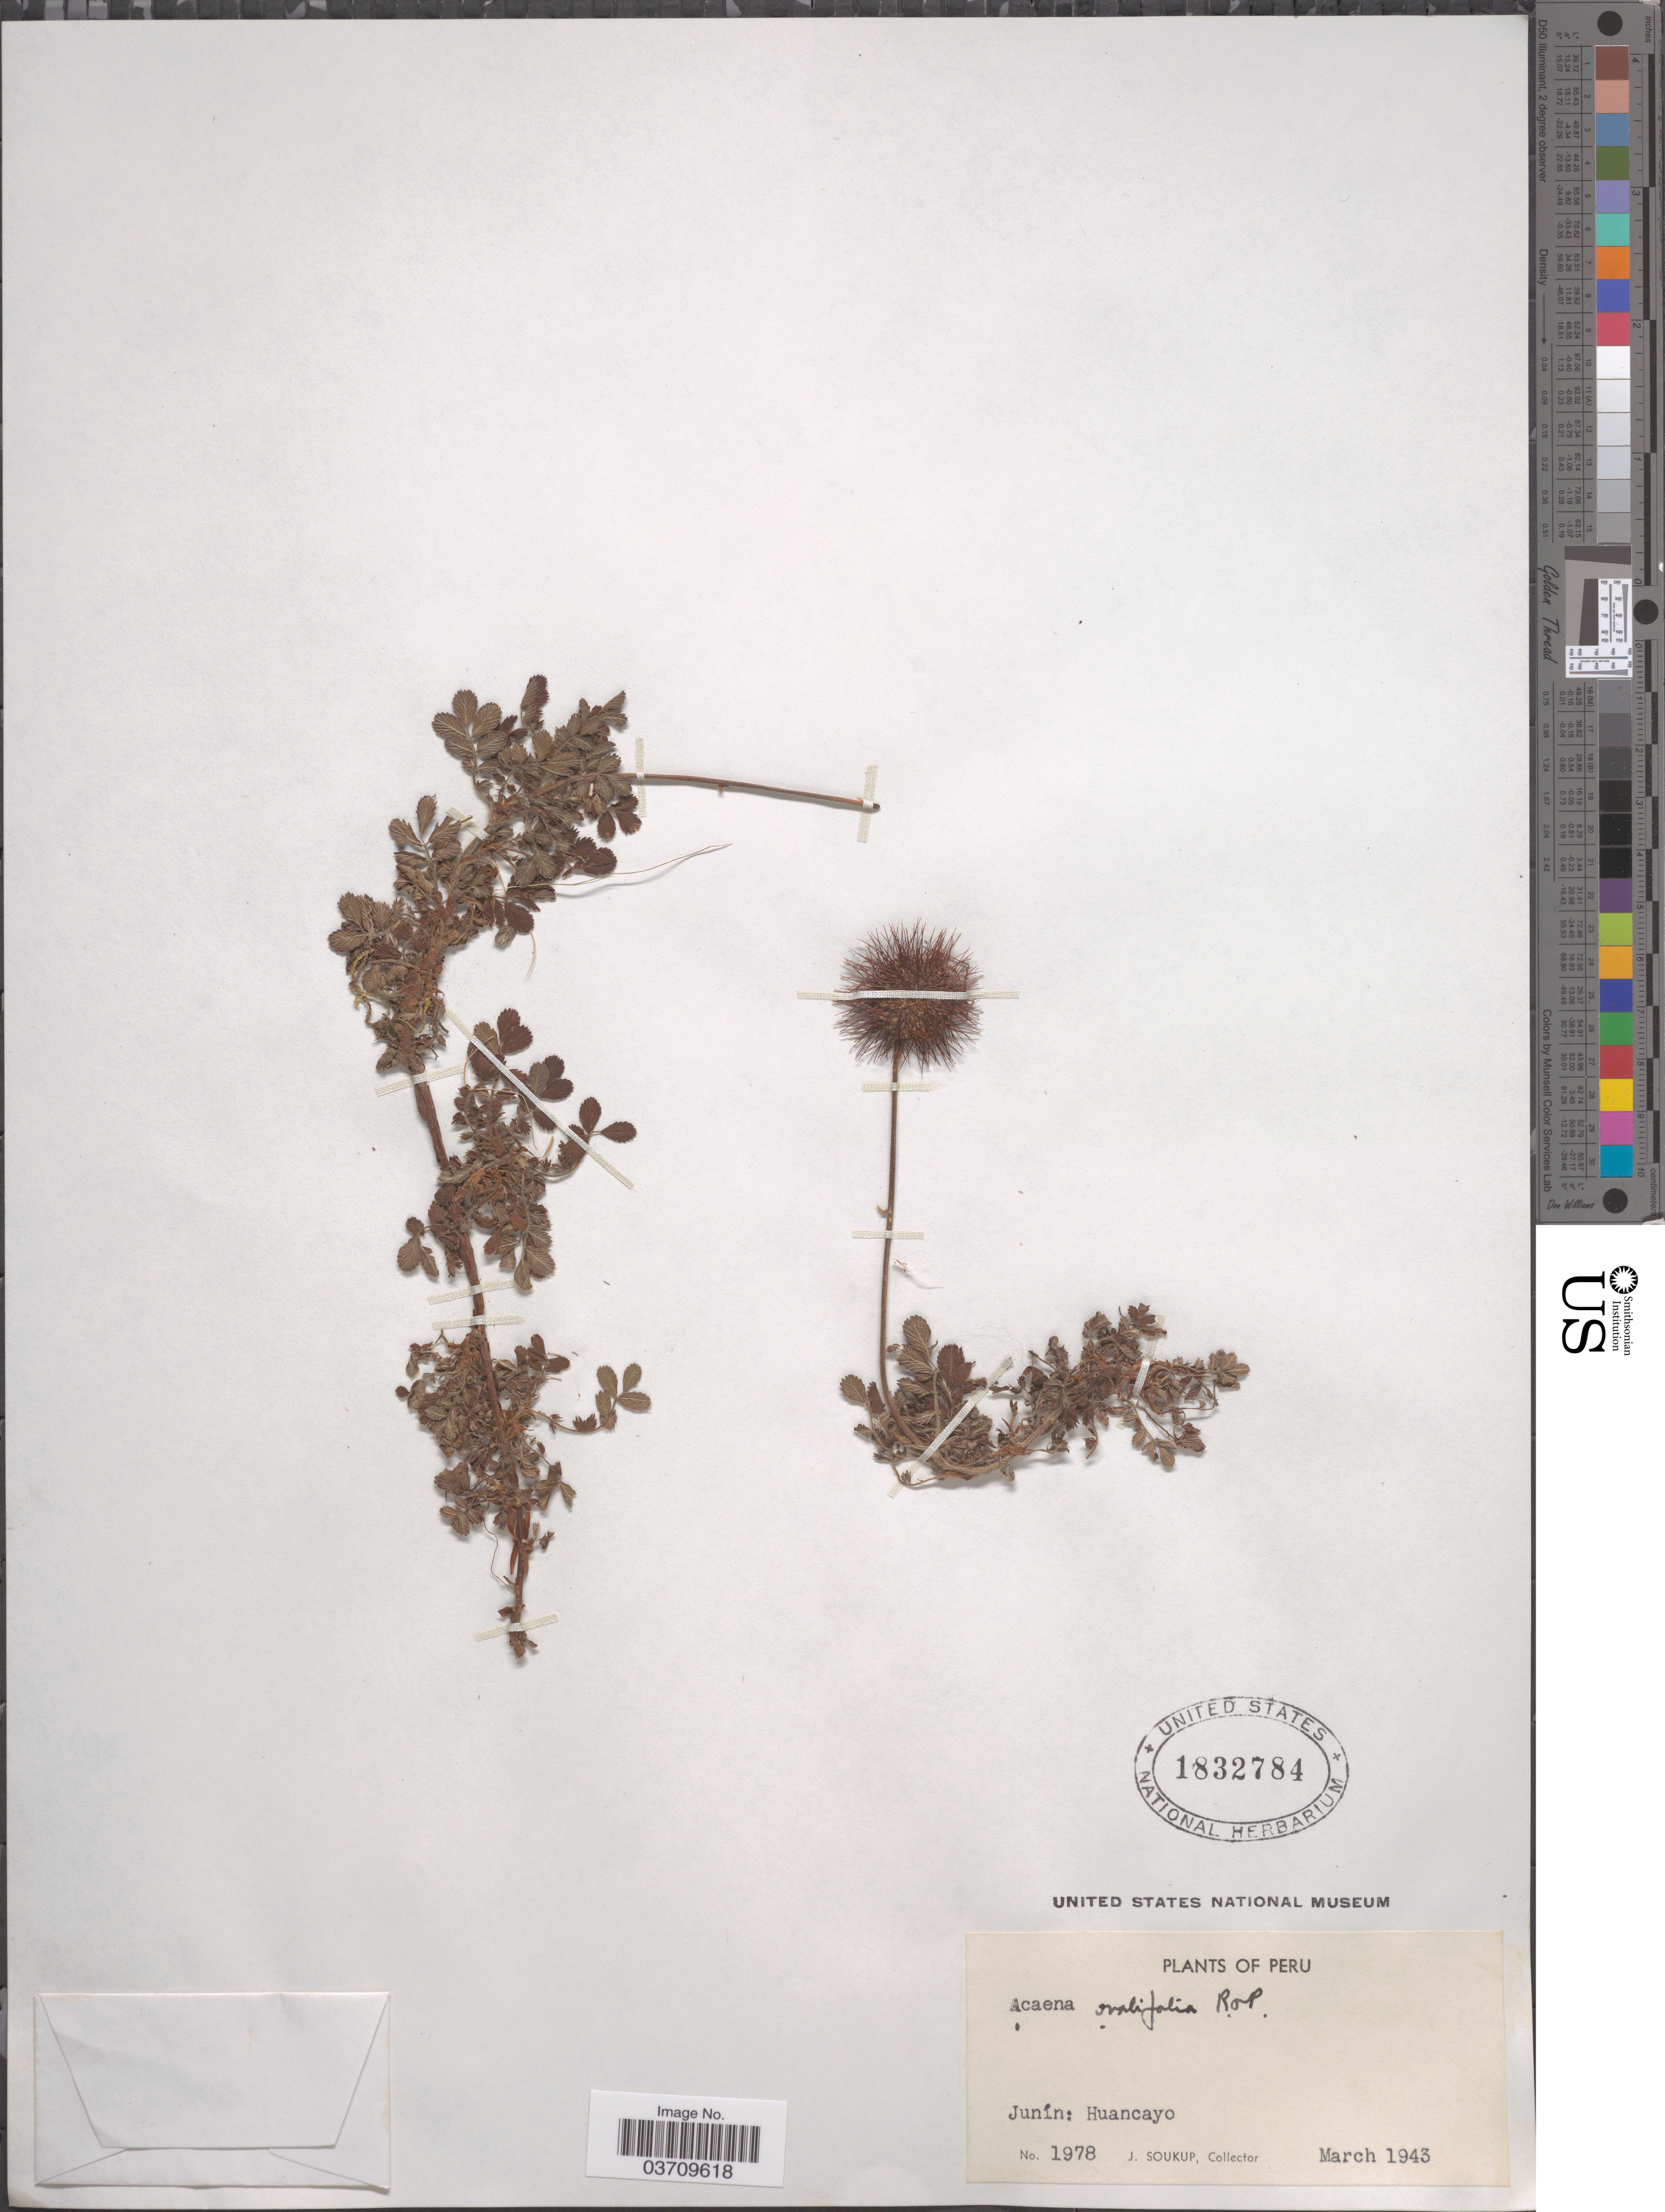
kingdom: Plantae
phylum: Tracheophyta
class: Magnoliopsida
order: Rosales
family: Rosaceae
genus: Acaena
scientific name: Acaena ovalifolia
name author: Ruiz & Pav.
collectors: J. Soukup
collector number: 1978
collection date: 1943-03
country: Peru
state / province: Junín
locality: Huancayo.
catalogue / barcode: US 1832784